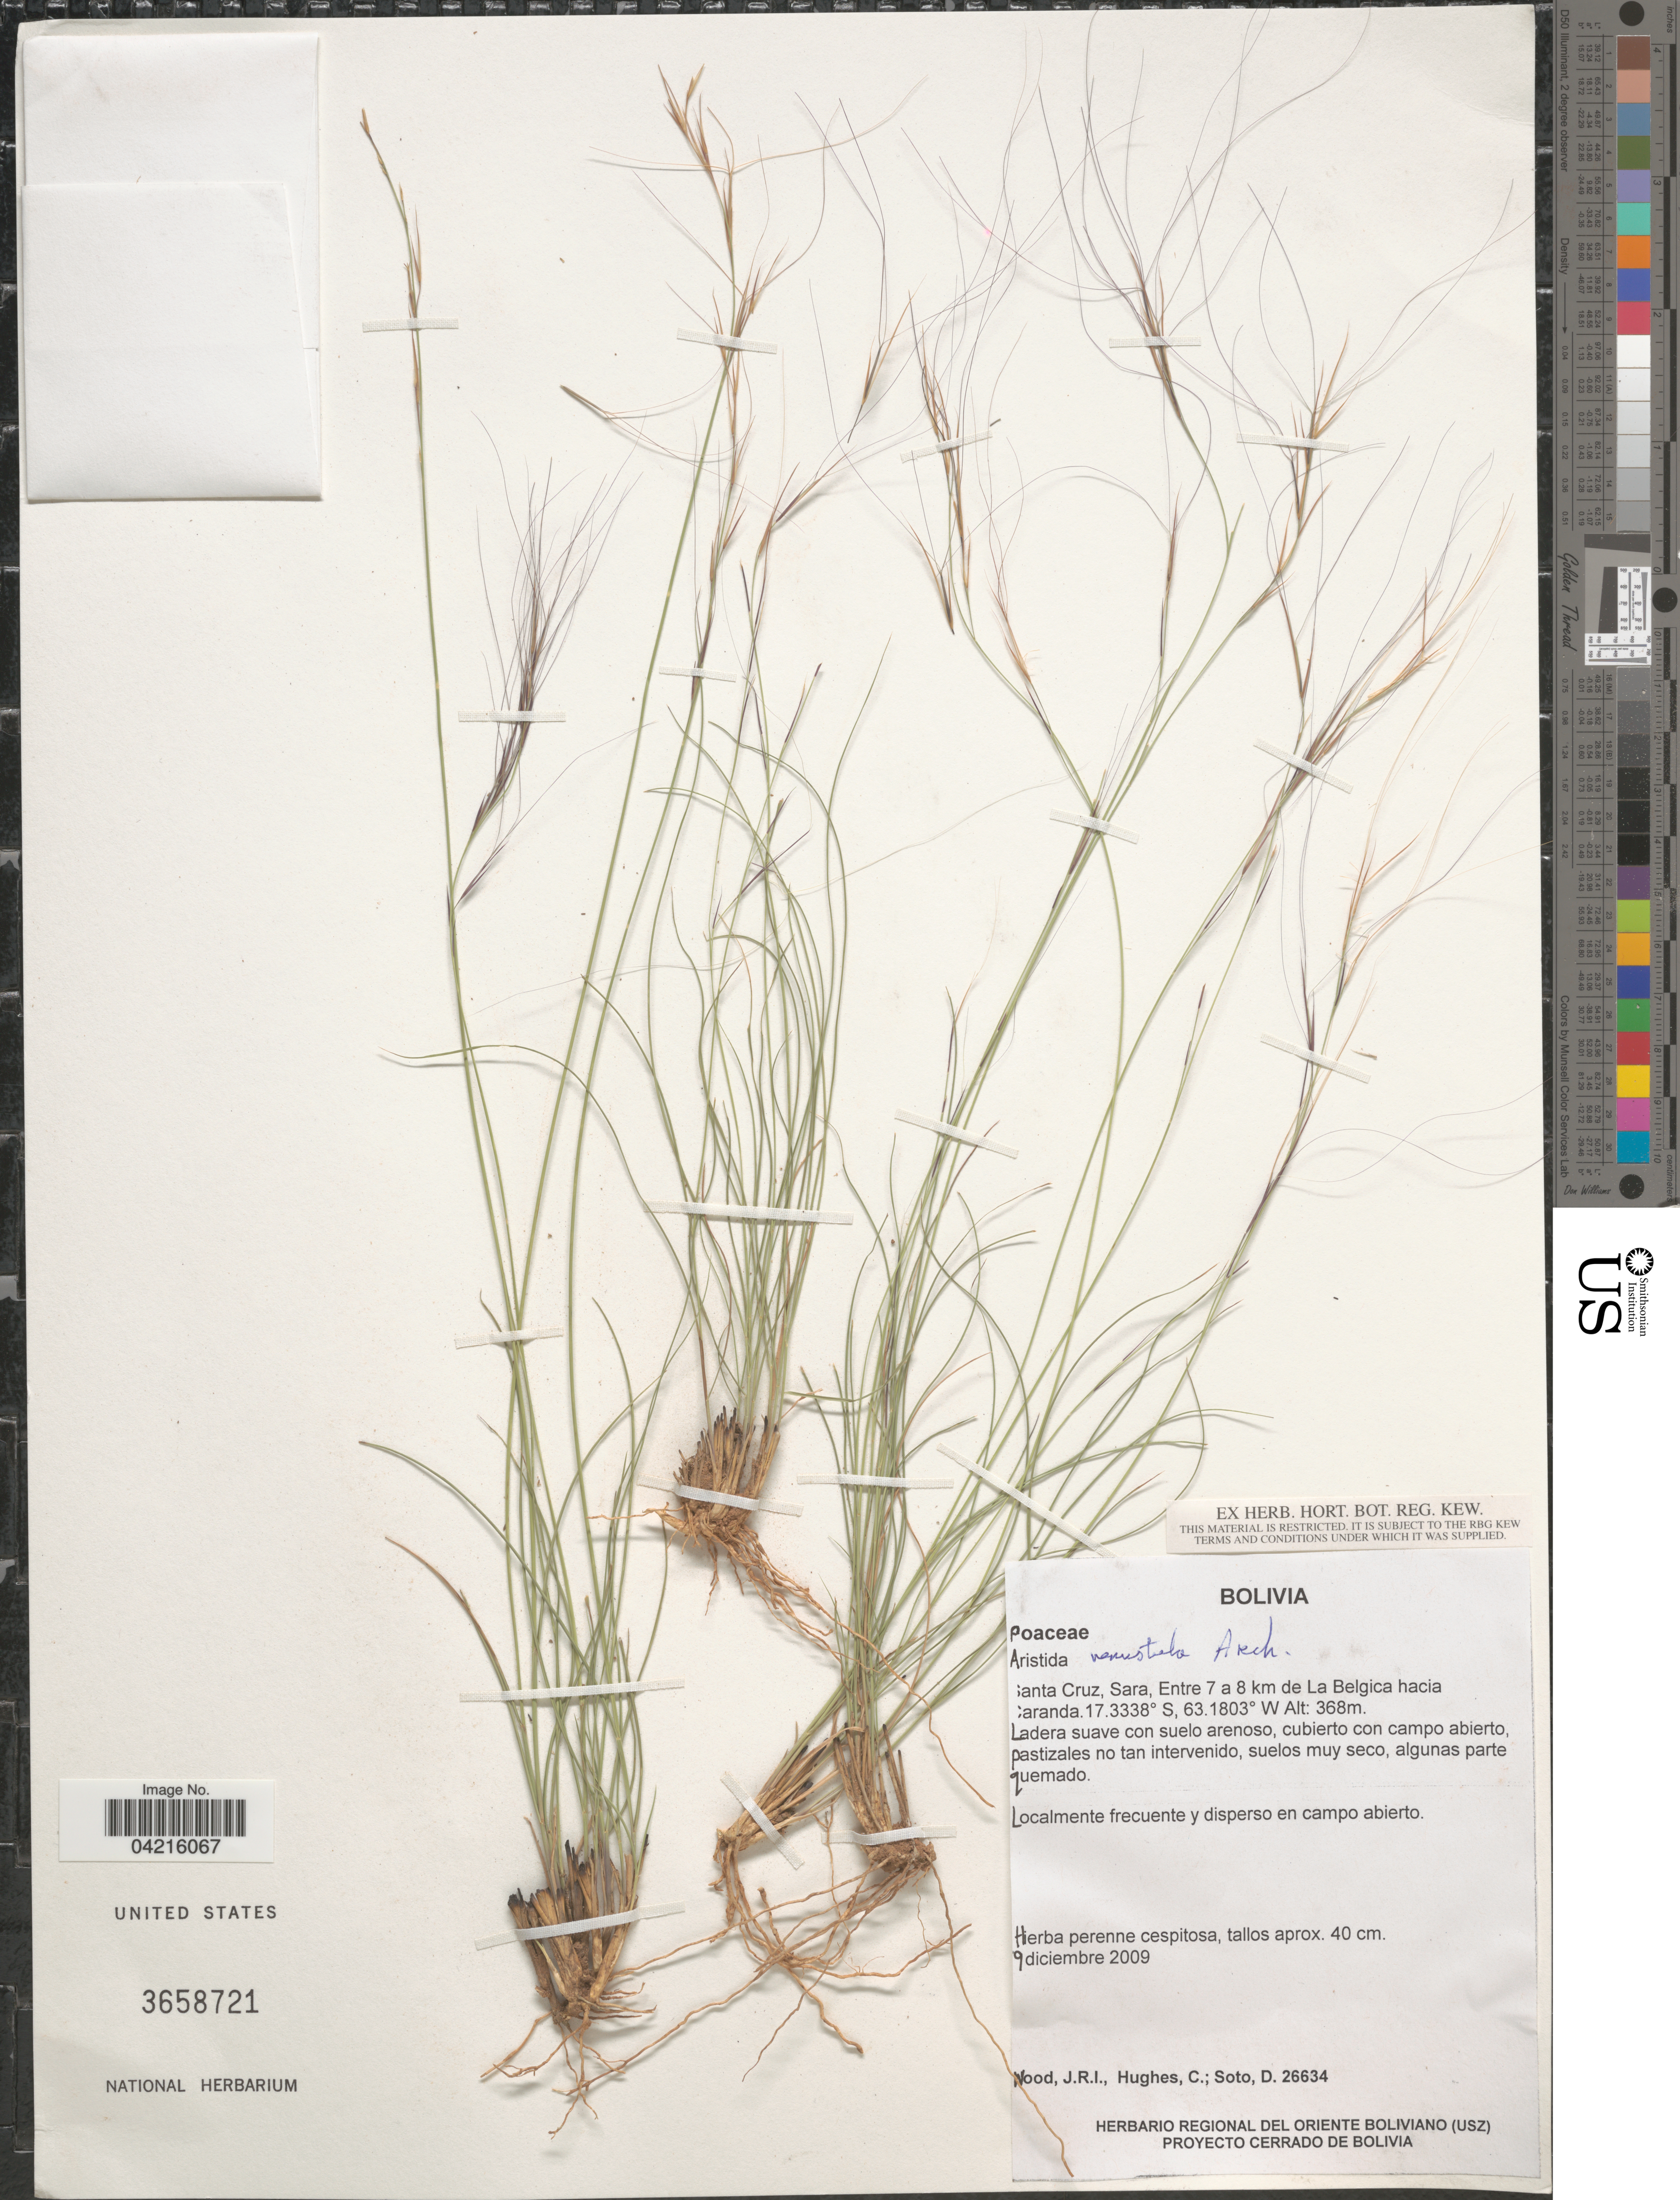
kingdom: Plantae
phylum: Tracheophyta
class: Liliopsida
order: Poales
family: Poaceae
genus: Aristida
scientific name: Aristida venustula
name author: Arechav.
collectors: J. R. I. Wood, C. E. Hughes & D. Soto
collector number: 26634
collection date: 2009-12-09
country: Bolivia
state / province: Santa Cruz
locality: Sara, Entre 7 a 8 km de la Belgica hacia Caranda.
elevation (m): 368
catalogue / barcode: US 3658721